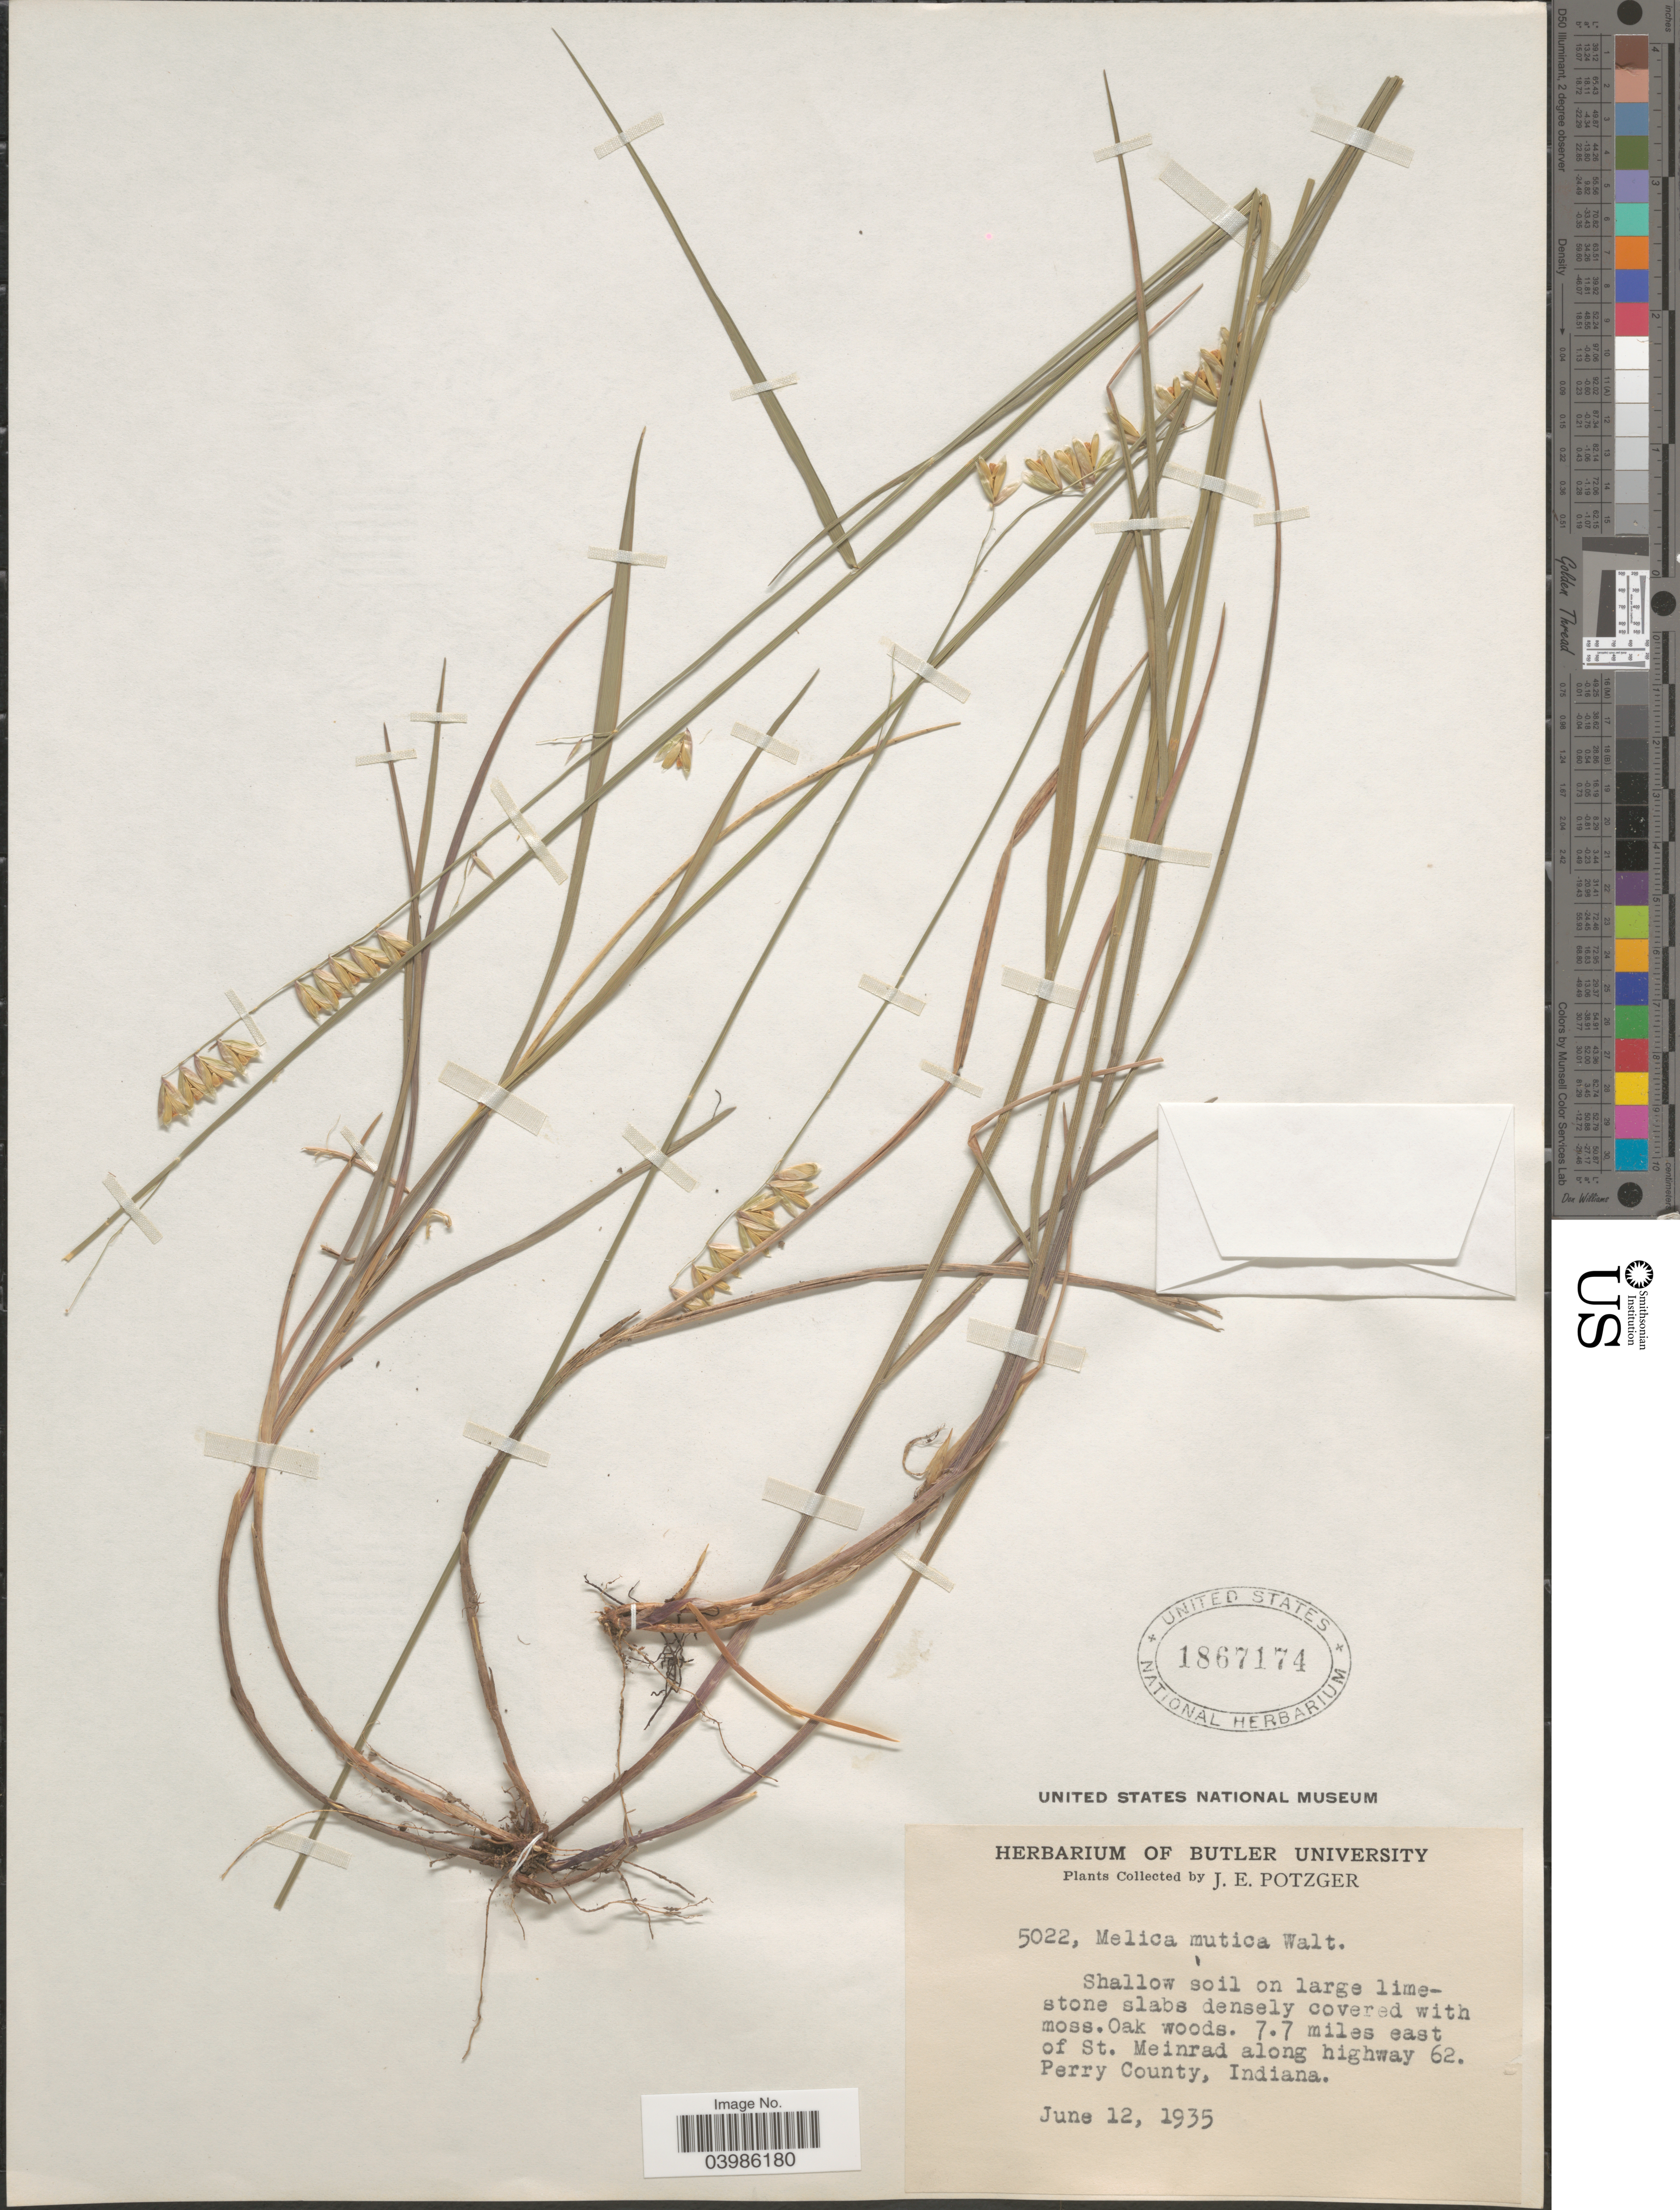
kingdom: Plantae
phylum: Tracheophyta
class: Liliopsida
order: Poales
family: Poaceae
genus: Melica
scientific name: Melica mutica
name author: Walter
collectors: J. Potzger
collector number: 5022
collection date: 1935-06-12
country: United States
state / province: Indiana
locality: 7.7 miles east of St. Meinrad along highway 62. Perry County.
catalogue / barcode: US 1867174